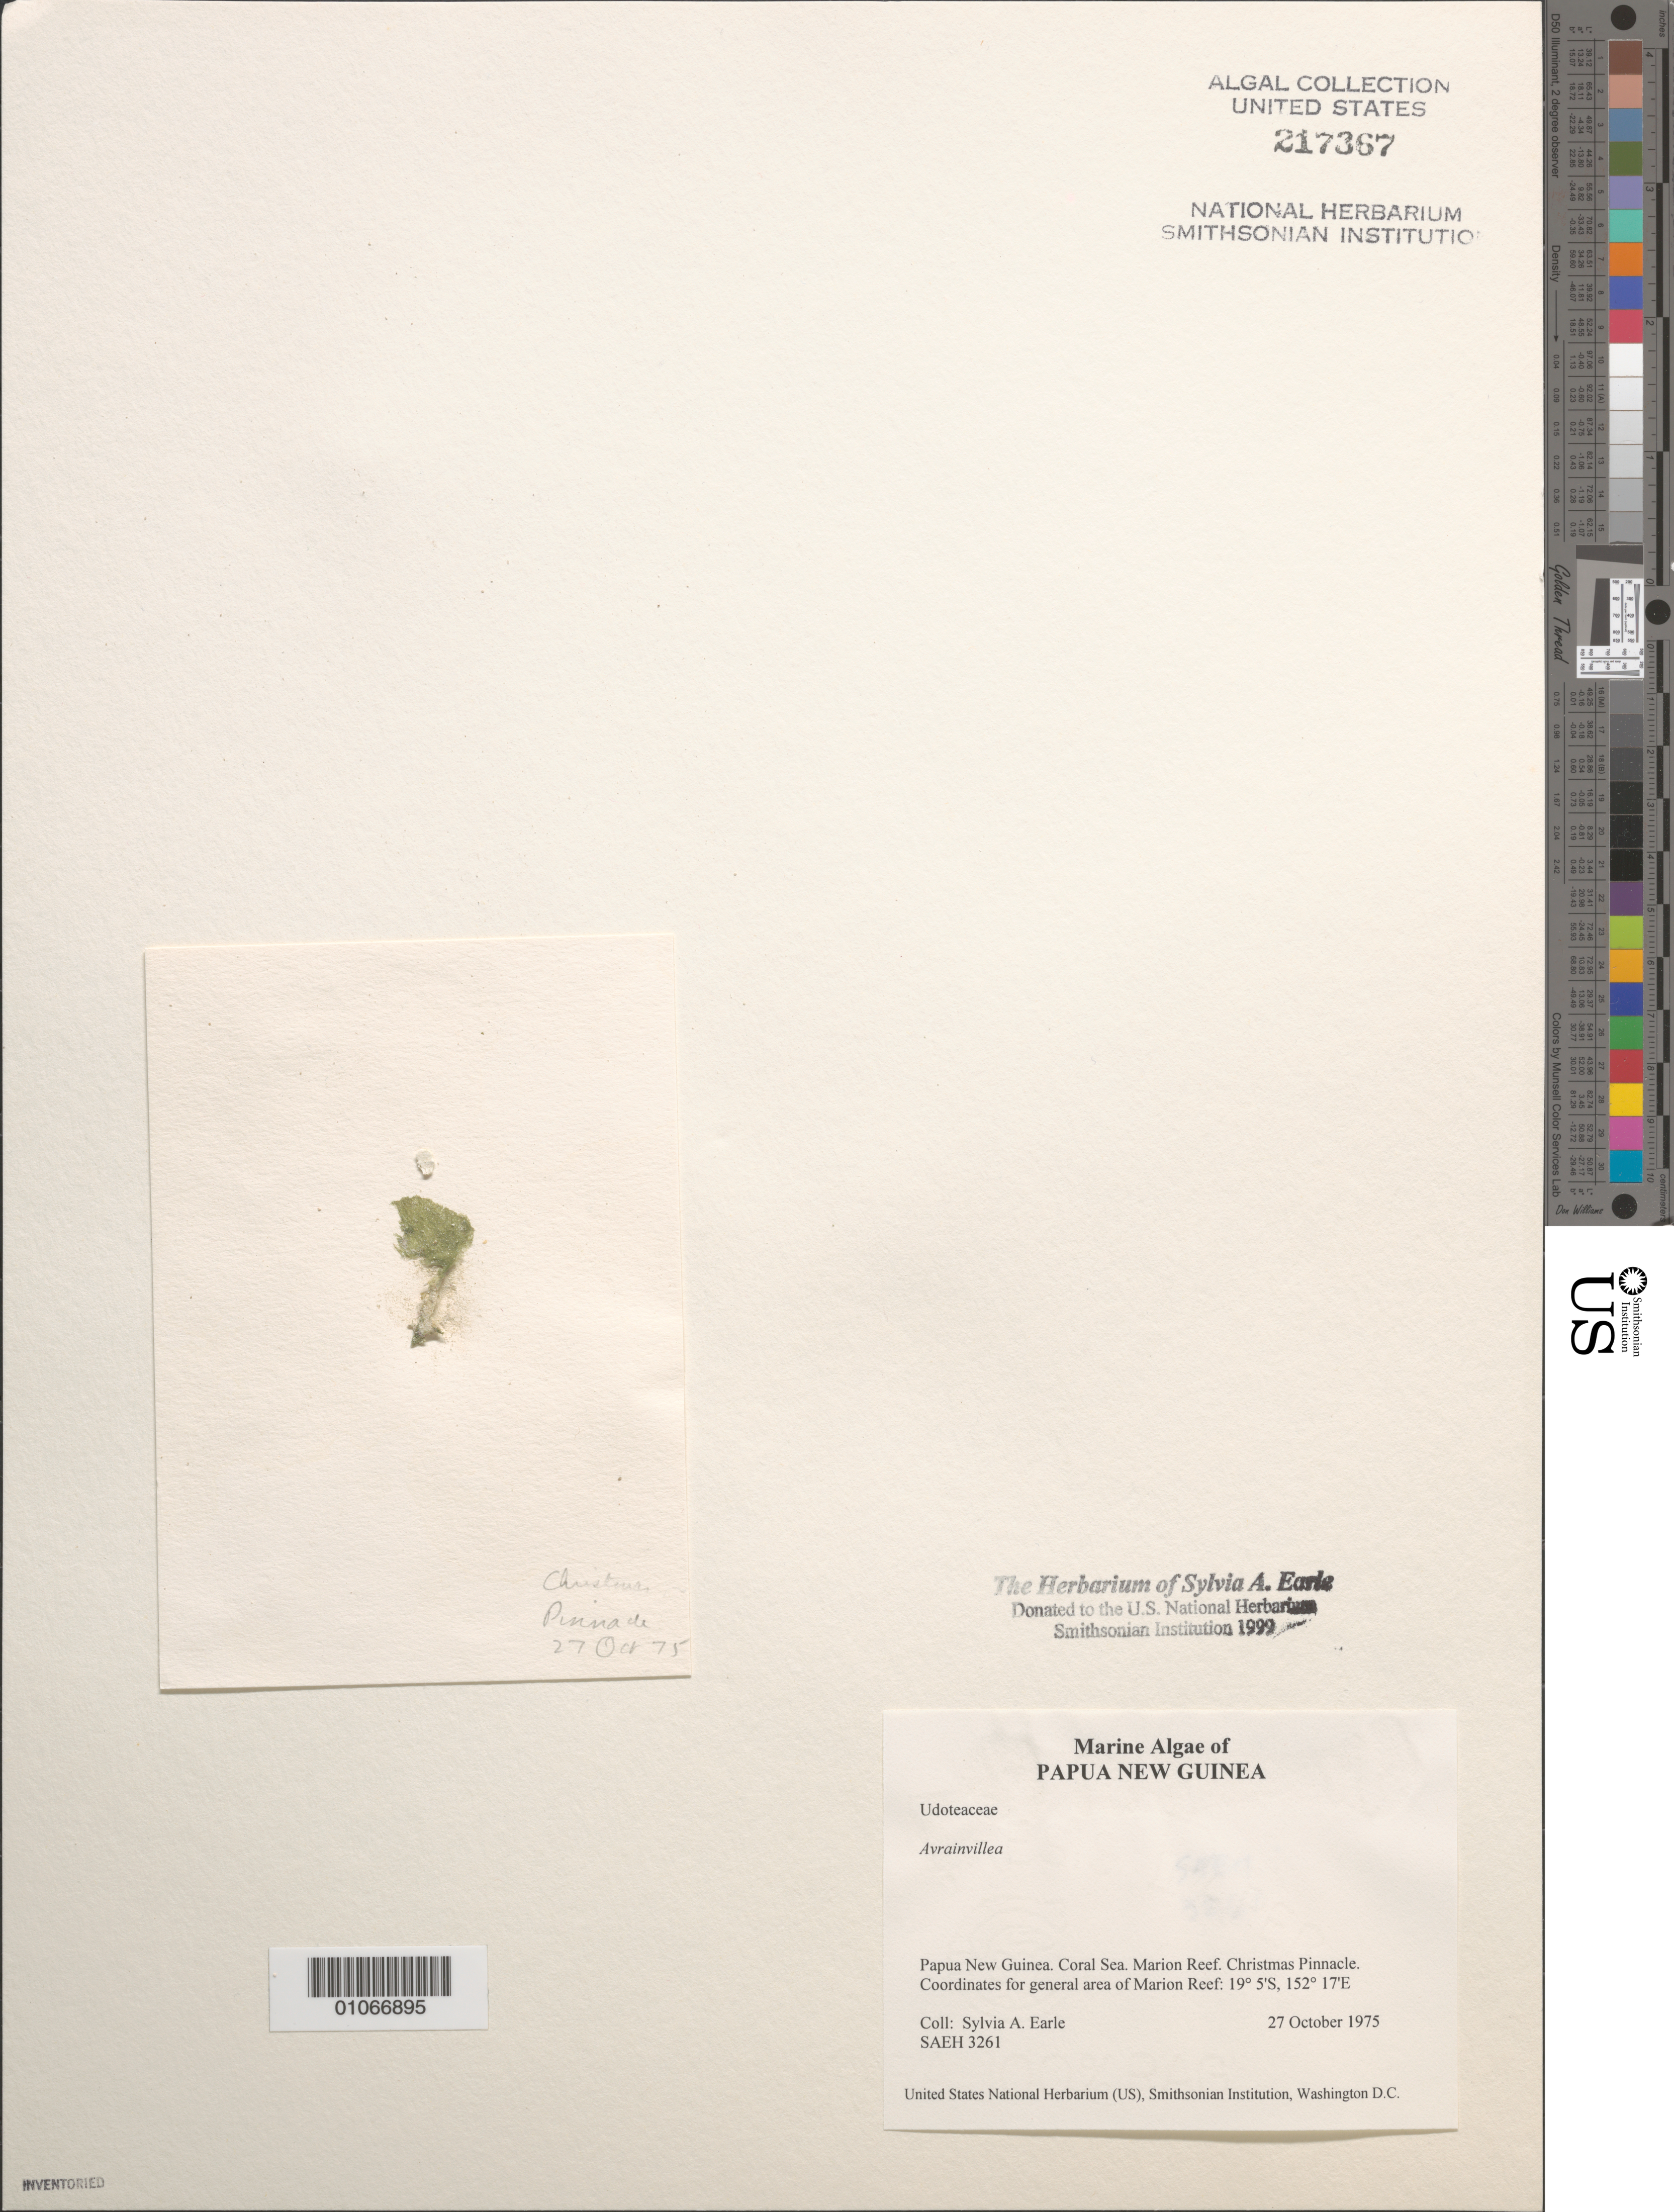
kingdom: Plantae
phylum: Chlorophyta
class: Ulvophyceae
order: Bryopsidales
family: Dichotomosiphonaceae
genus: Avrainvillea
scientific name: Avrainvillea sp.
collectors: S. A. Earle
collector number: SAEH 3261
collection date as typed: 27 Oct 1975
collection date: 1975-10-27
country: Australia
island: Marion Reef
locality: Coral Sea, Marion Reef, Christmas Pinnacle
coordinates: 19 5'S, 152 17'E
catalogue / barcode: US 217367